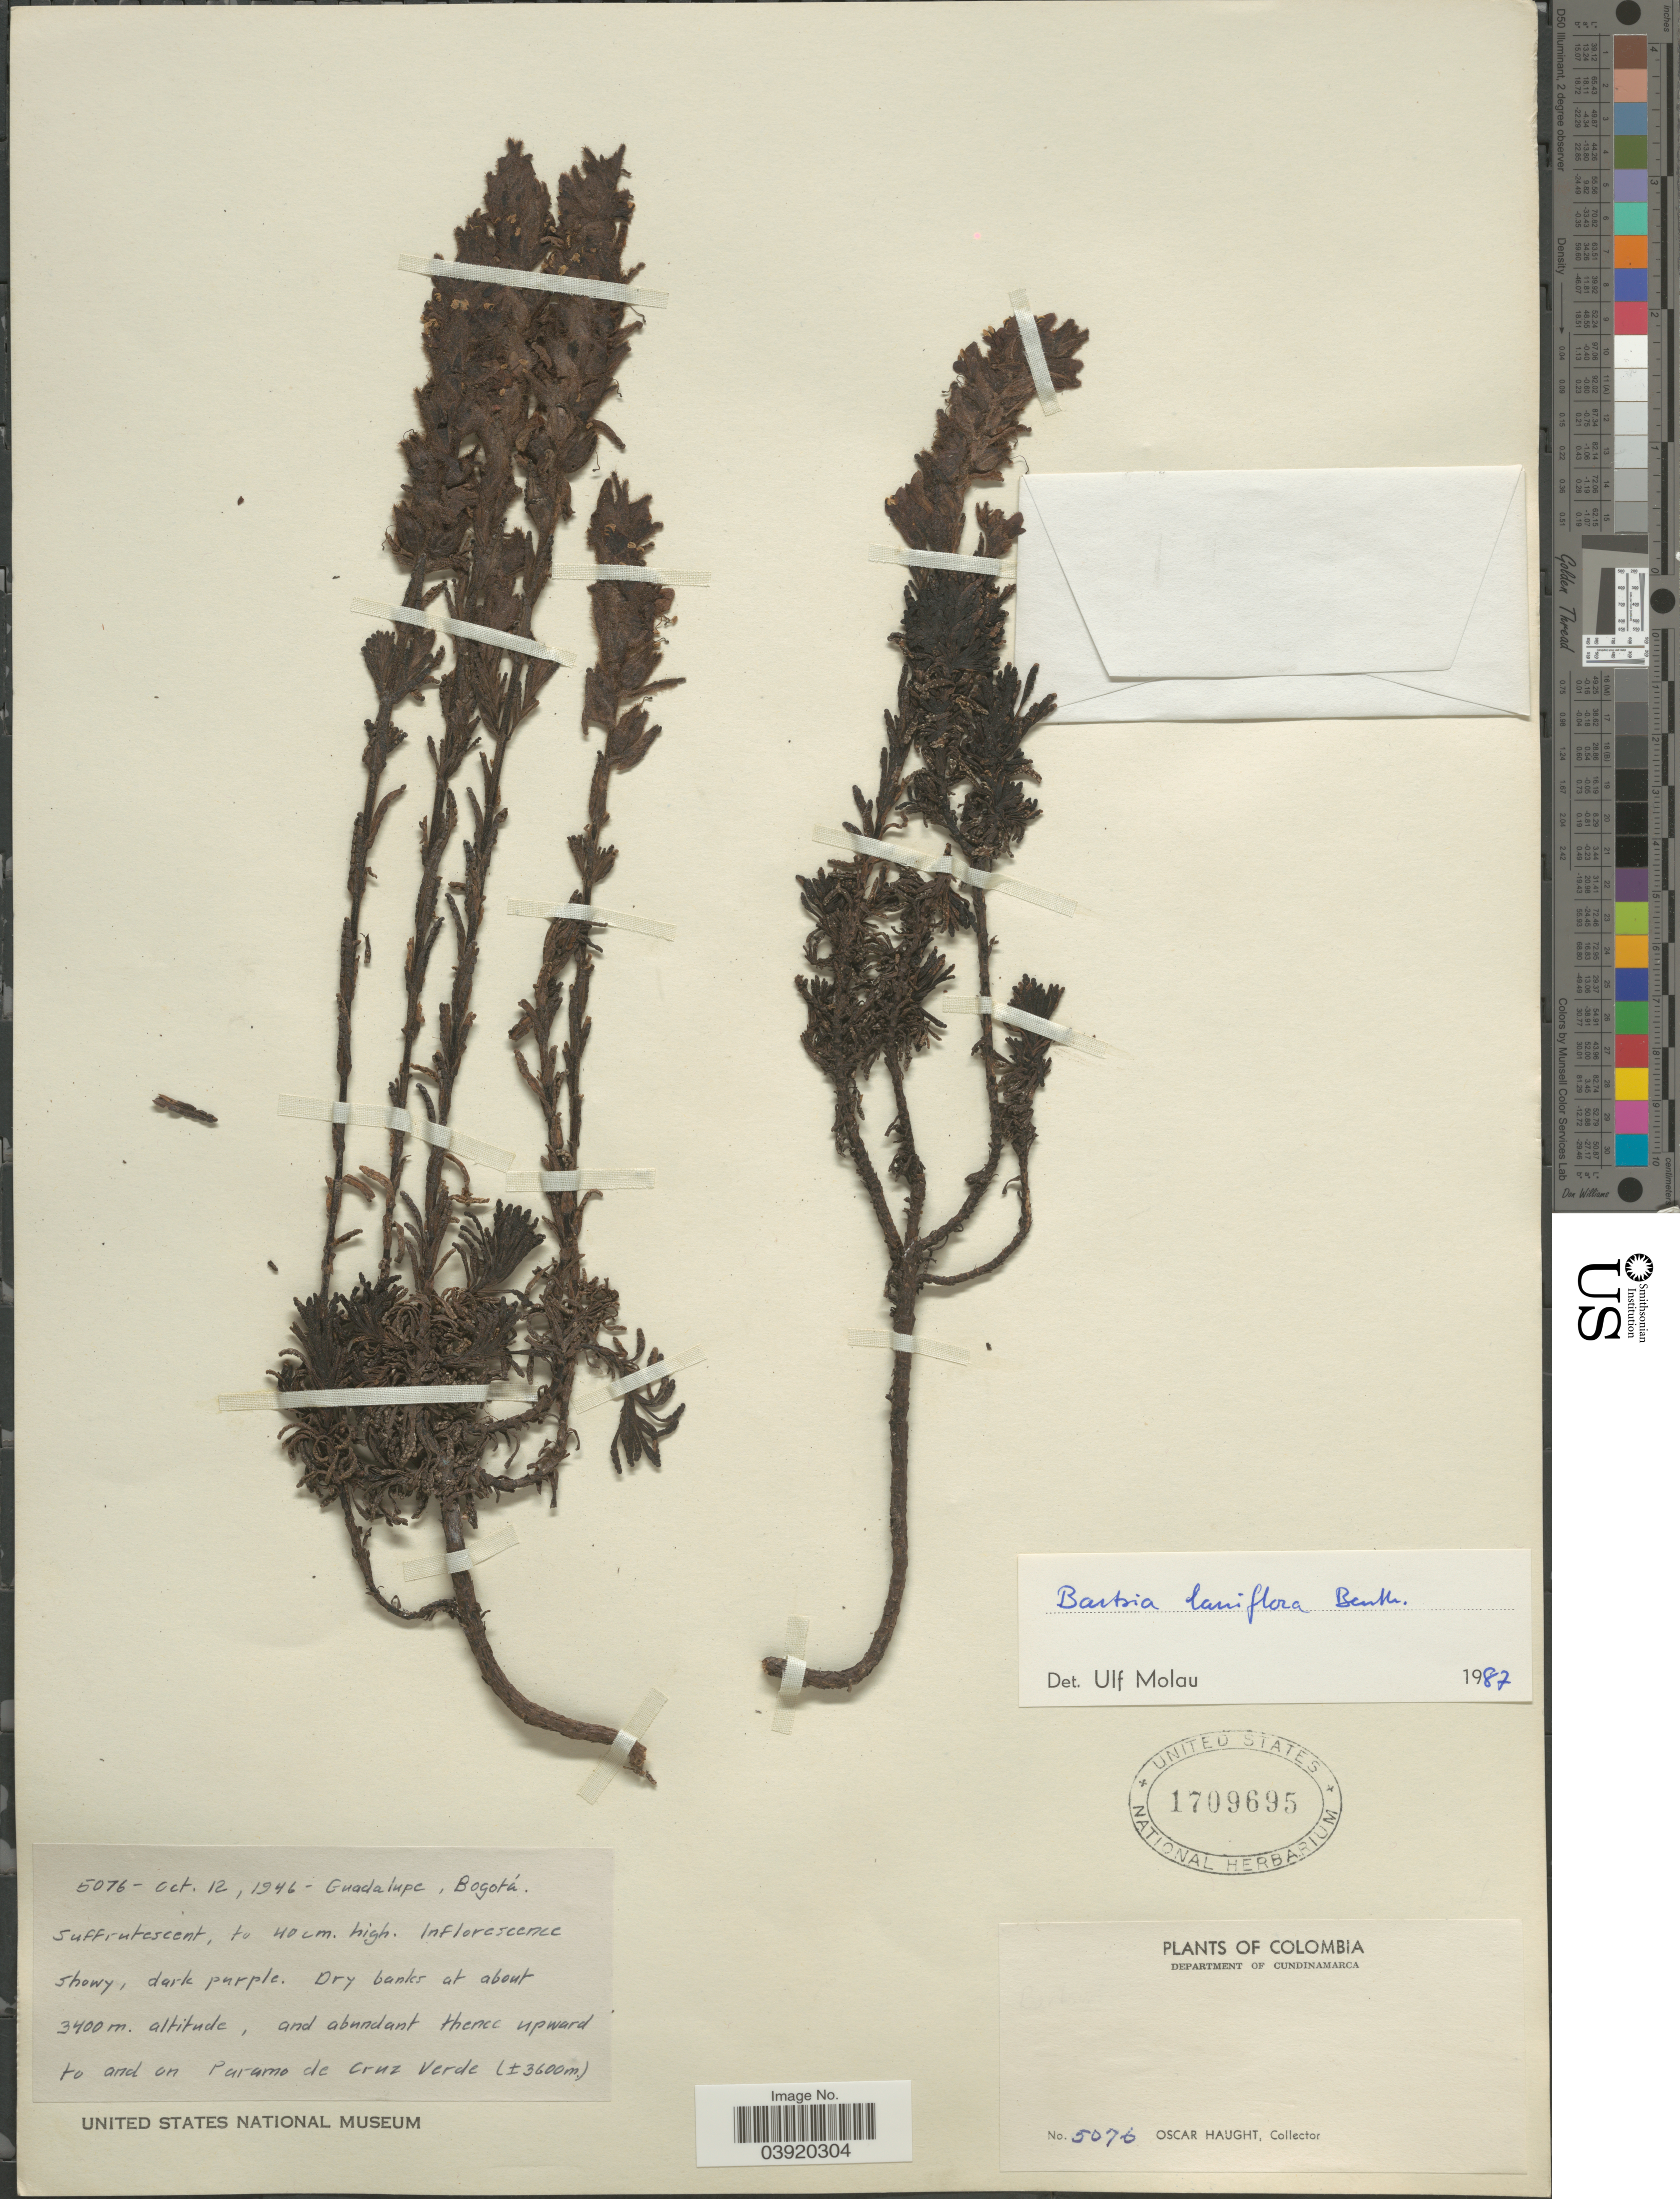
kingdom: Plantae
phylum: Tracheophyta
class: Magnoliopsida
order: Lamiales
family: Orobanchaceae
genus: Bartsia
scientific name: Bartsia laniflora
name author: Benth.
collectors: O. L. Haught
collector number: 5076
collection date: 1946-10-12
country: Colombia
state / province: Cundinamarca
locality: Guadalupe, Bogotá. Upward to and on Paramo de Cruz Verde. Department of Cundinamarca.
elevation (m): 3400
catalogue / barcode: US 1709695